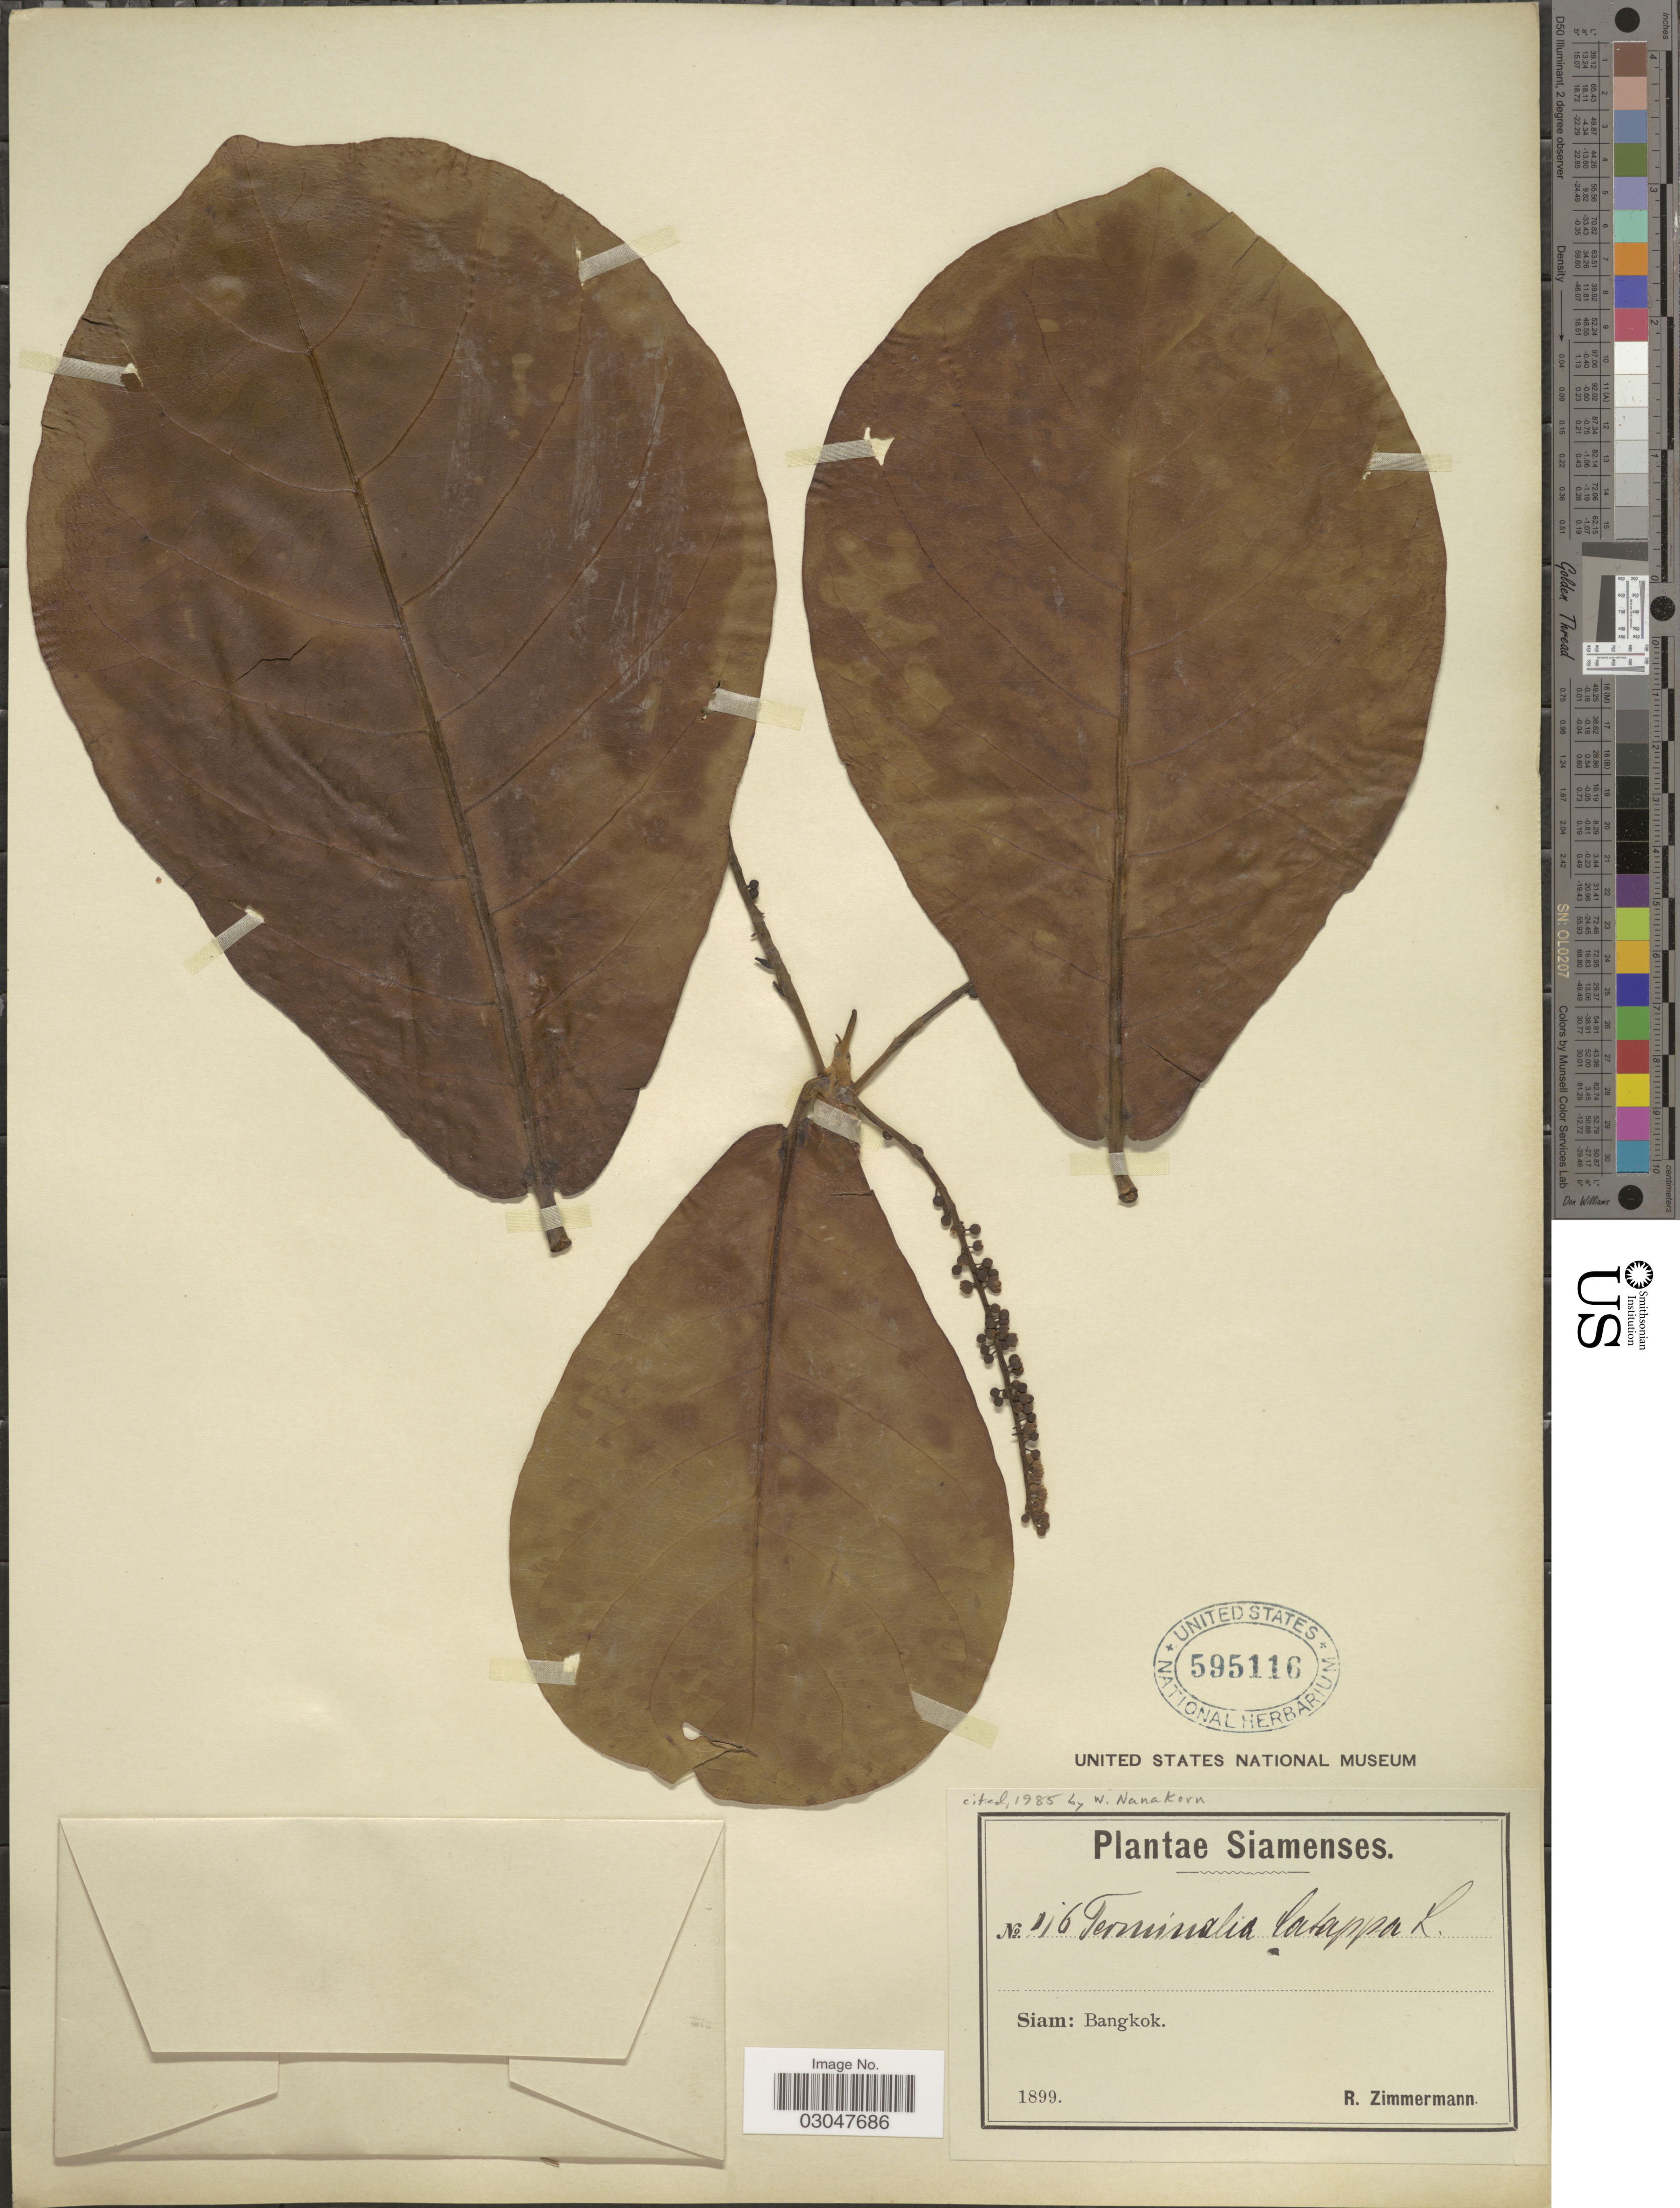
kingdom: Plantae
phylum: Tracheophyta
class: Magnoliopsida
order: Myrtales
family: Combretaceae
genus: Terminalia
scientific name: Terminalia catappa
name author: L.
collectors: R. Zimmermann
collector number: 116*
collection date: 1899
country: Thailand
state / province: Bangkok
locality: Siam.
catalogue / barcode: US 595116